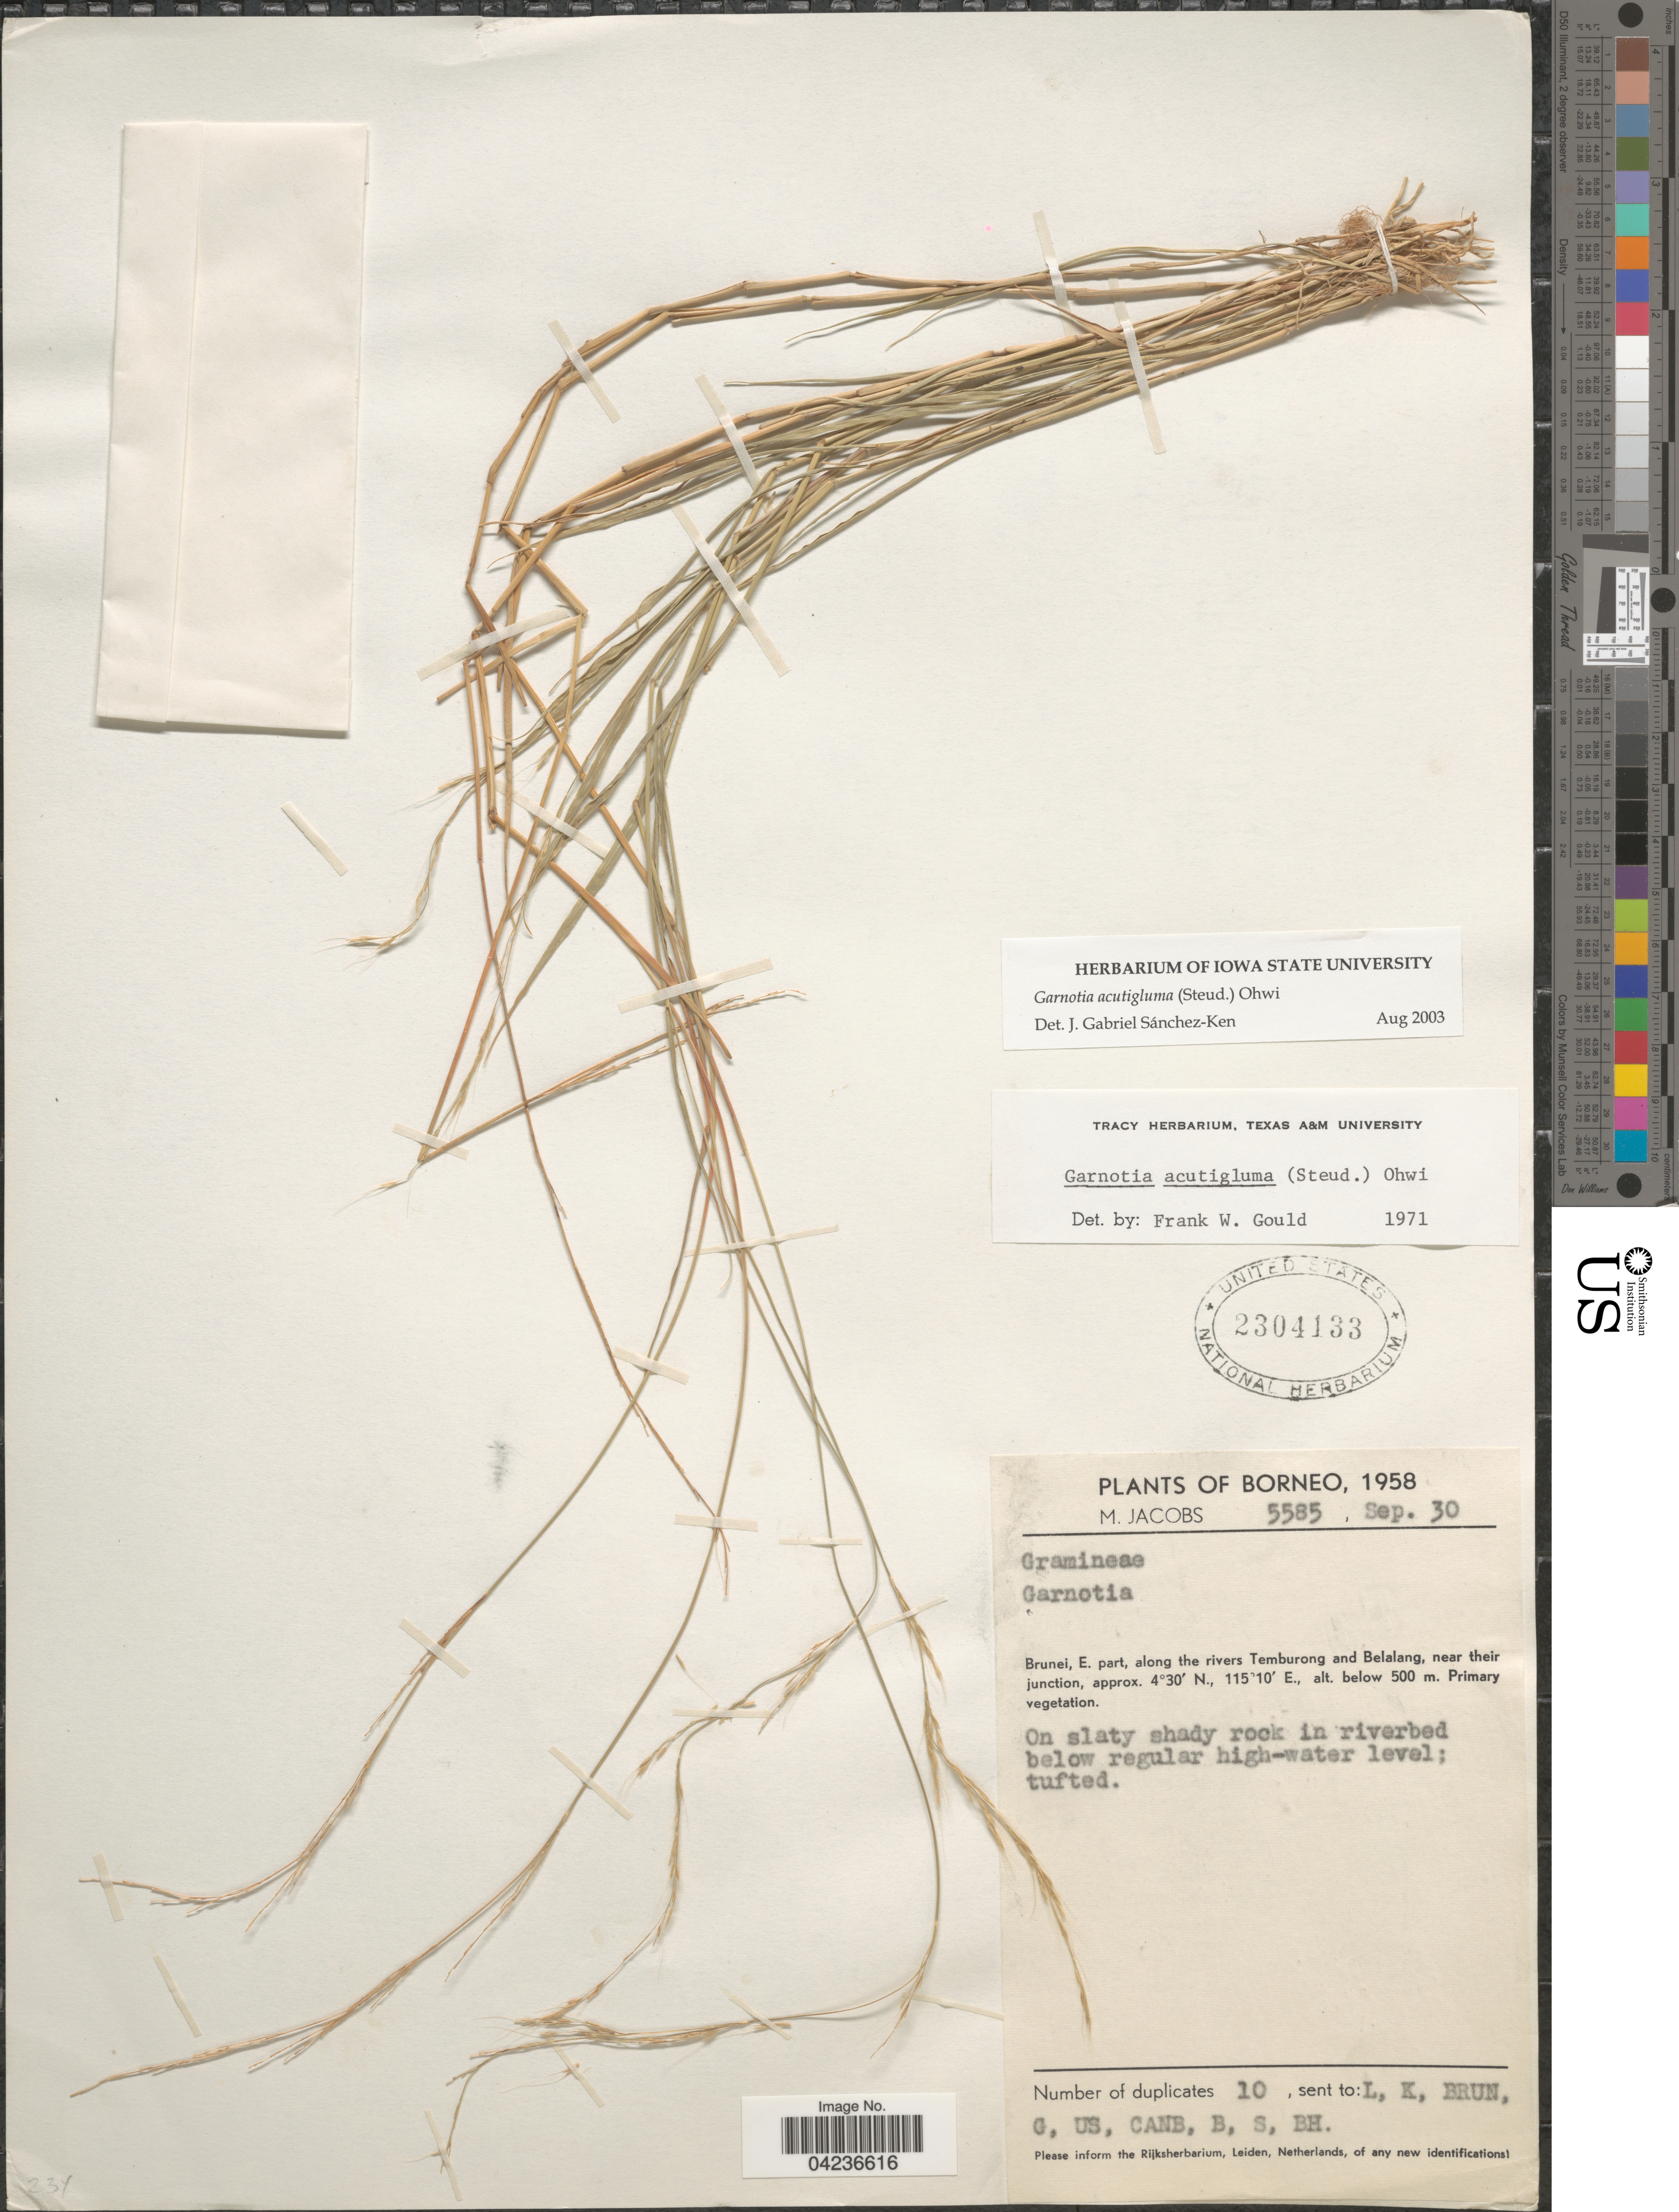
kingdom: Plantae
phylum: Tracheophyta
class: Liliopsida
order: Poales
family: Poaceae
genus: Garnotia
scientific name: Garnotia acutigluma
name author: (Steud.) Ohwi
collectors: M. Jacobs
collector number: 5585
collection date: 1958-09-30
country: Brunei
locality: Borneo. Brunei, E. part, along the rivers Temburong and Belalang, near their junction.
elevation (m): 500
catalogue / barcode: US 2304133